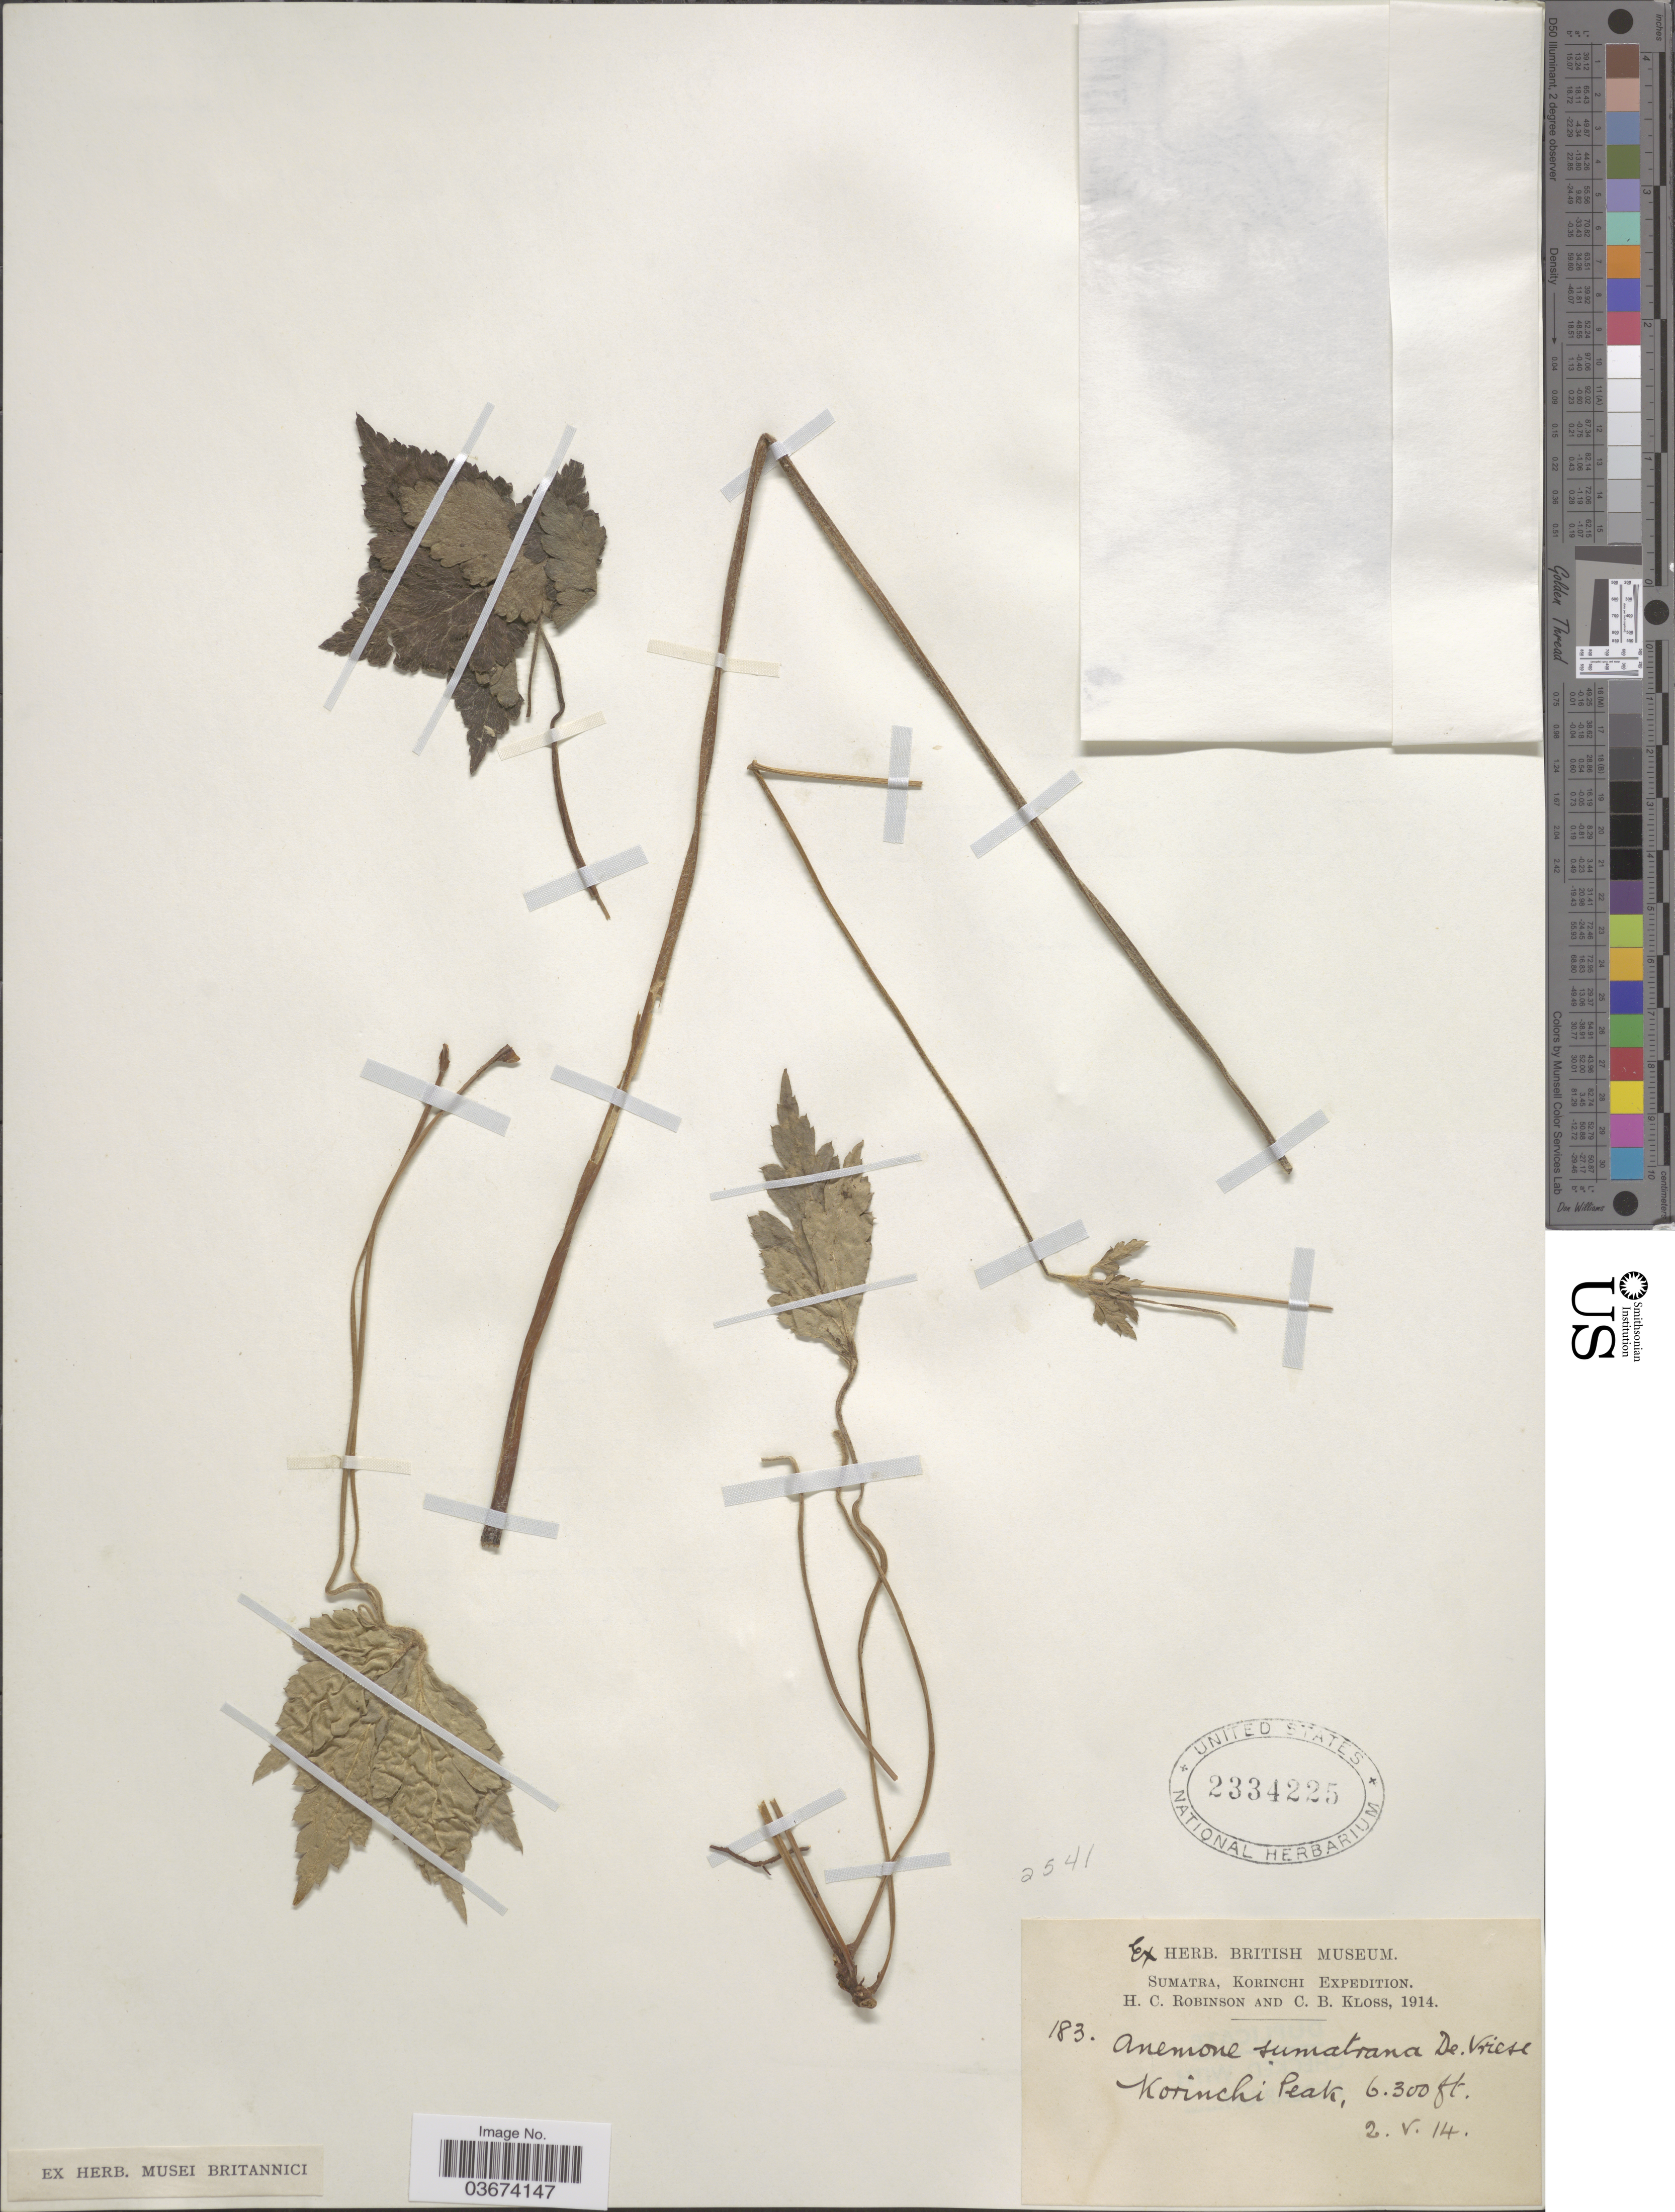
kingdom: Plantae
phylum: Tracheophyta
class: Magnoliopsida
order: Ranunculales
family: Ranunculaceae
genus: Anemone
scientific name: Anemone sumatrana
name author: de Vriese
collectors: H. C. Robinson & C. Kloss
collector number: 183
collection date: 1914-05-02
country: Indonesia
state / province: Sumatra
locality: Korinchi Peak.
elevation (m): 1920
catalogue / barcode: US 2334225